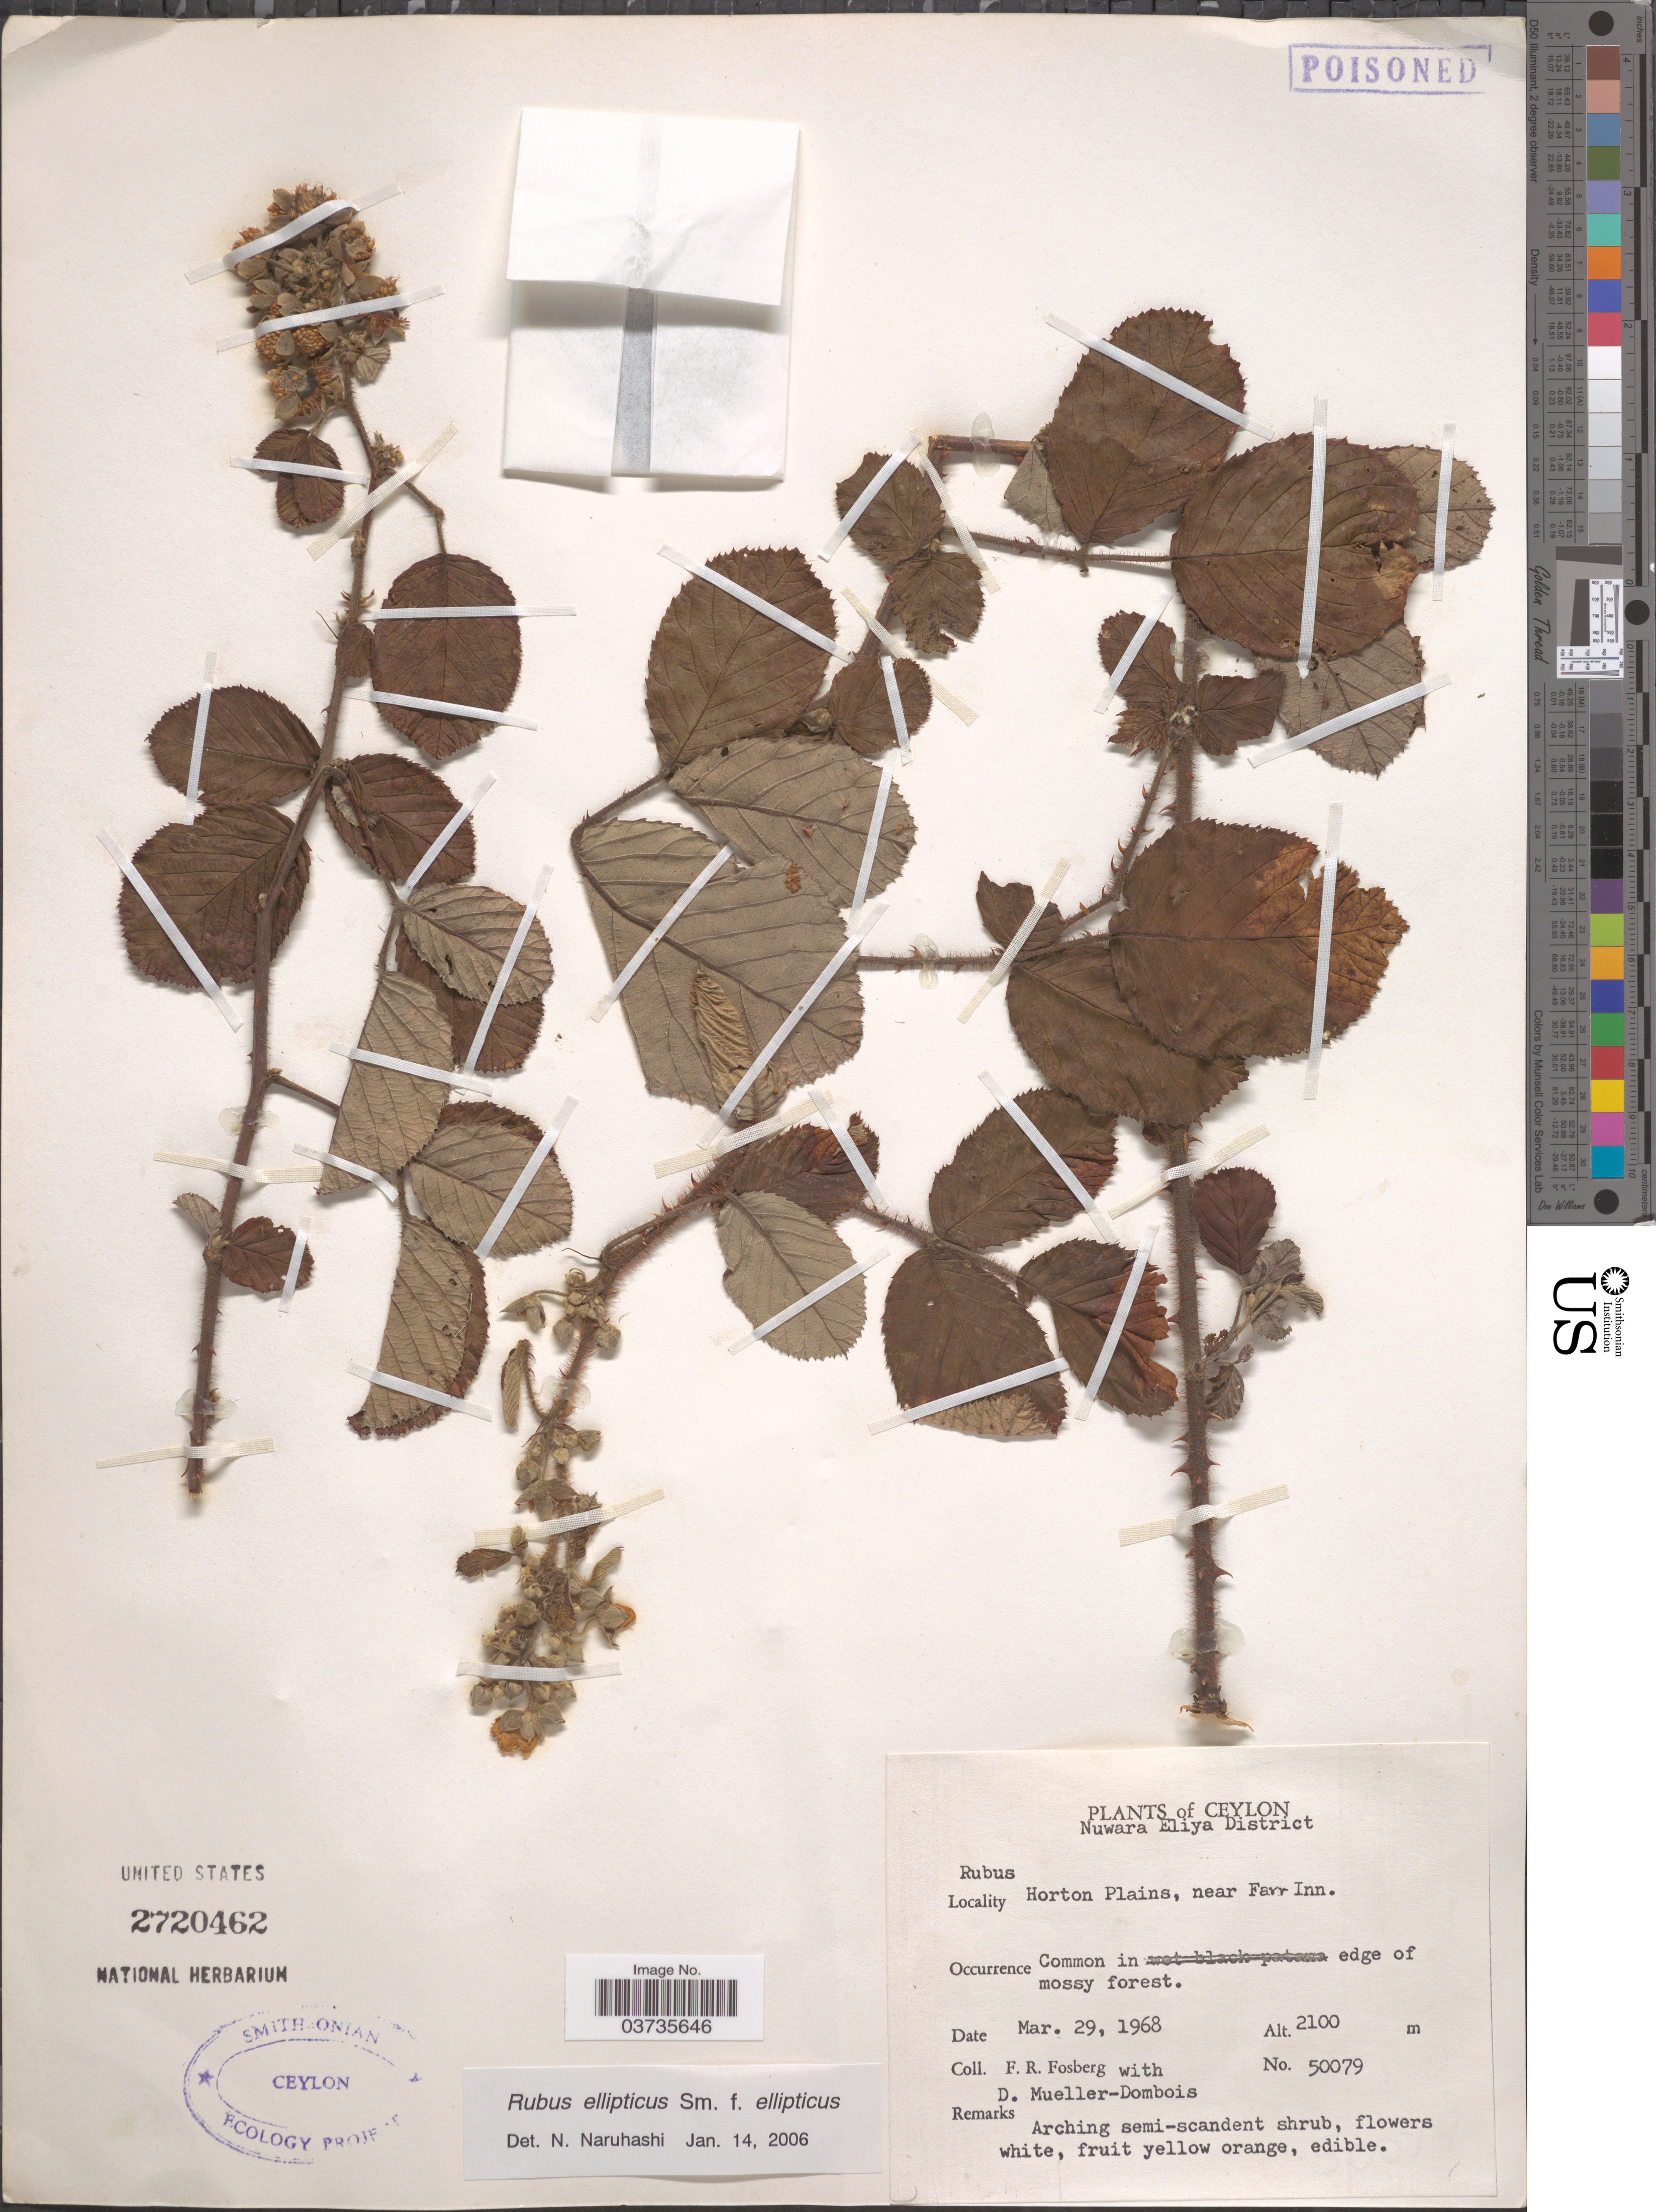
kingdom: Plantae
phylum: Tracheophyta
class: Magnoliopsida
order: Rosales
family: Rosaceae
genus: Rubus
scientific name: Rubus ellipticus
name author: Sm.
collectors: F. R. Fosberg & D. Mueller-Dombois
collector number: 50079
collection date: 1968-03-29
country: Sri Lanka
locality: Ceylon. Nuwara Eliya District. Horton Plains, near Farr Inn.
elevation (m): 2100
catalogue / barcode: US 2720462